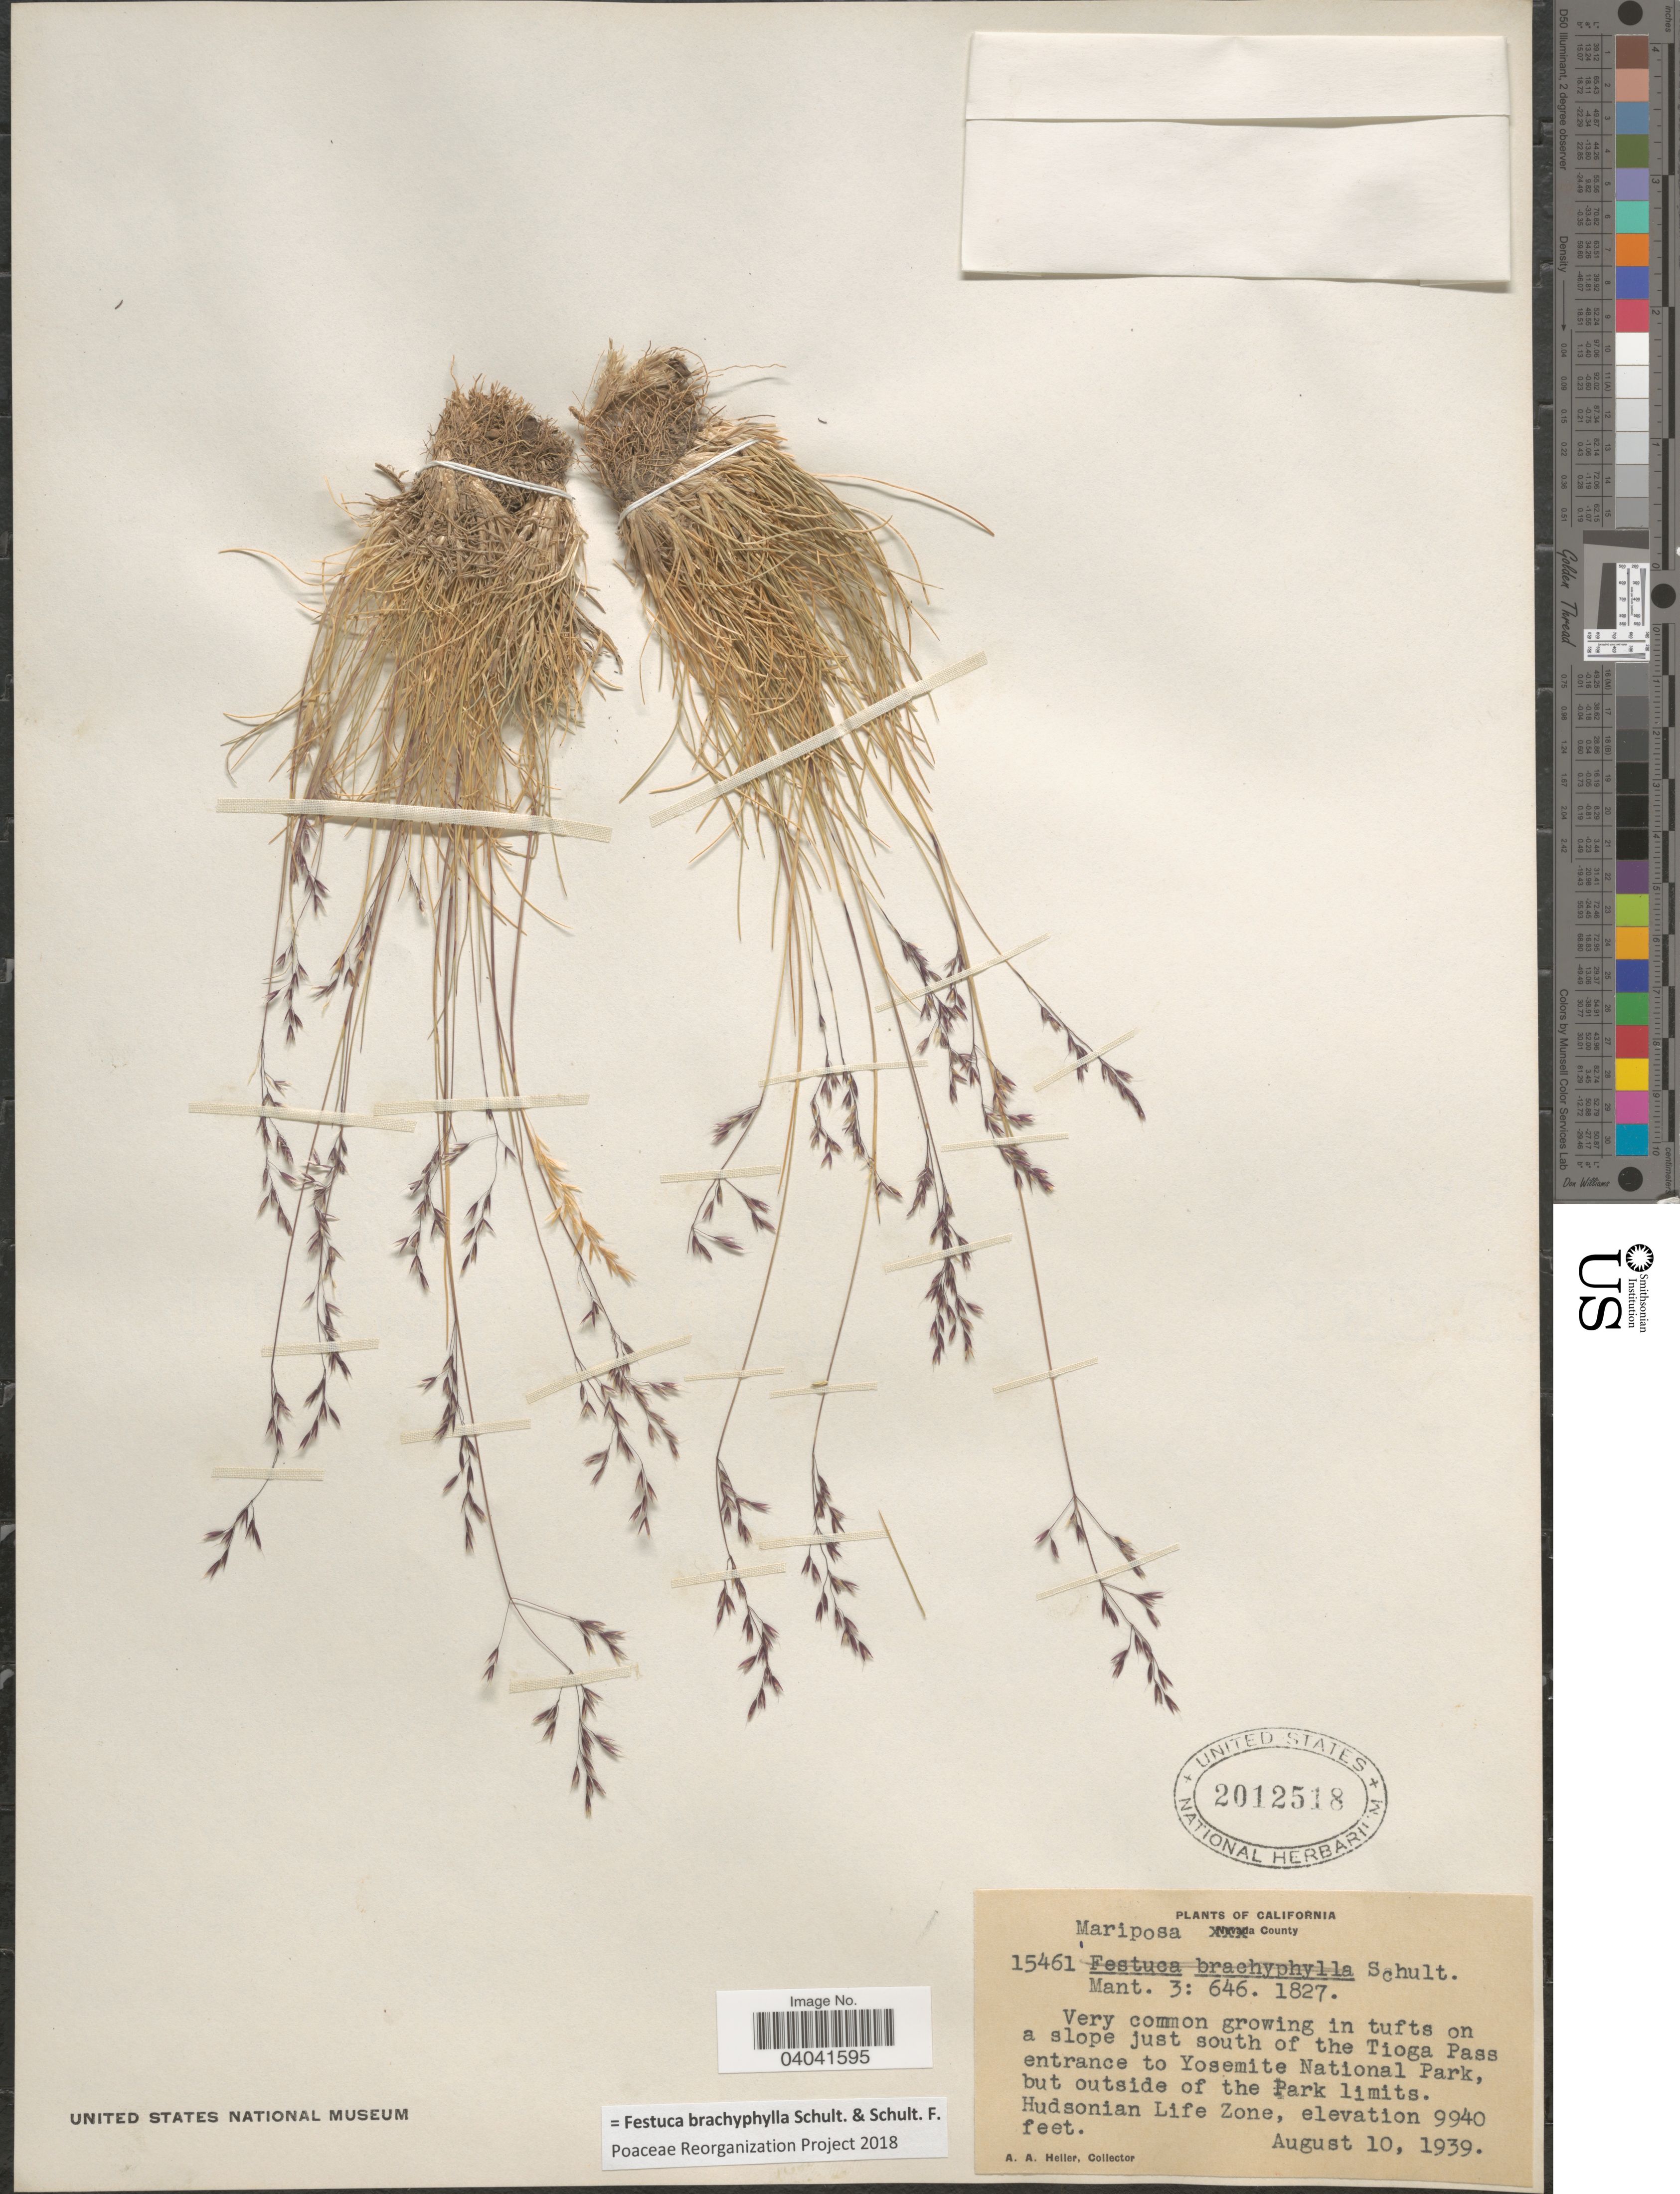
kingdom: Plantae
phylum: Tracheophyta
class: Liliopsida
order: Poales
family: Poaceae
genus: Festuca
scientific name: Festuca brachyphylla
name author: Schult. & Schult. f.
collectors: A. A. Heller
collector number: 15461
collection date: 1939-08-10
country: United States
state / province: California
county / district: Mariposa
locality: Mariposa County. In tufts on a slope just south of the Tioga Pass entrance to Yosemite National Park, but outside of the Park limits. Hudsonian Life Zone.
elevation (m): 3030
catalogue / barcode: US 2012518